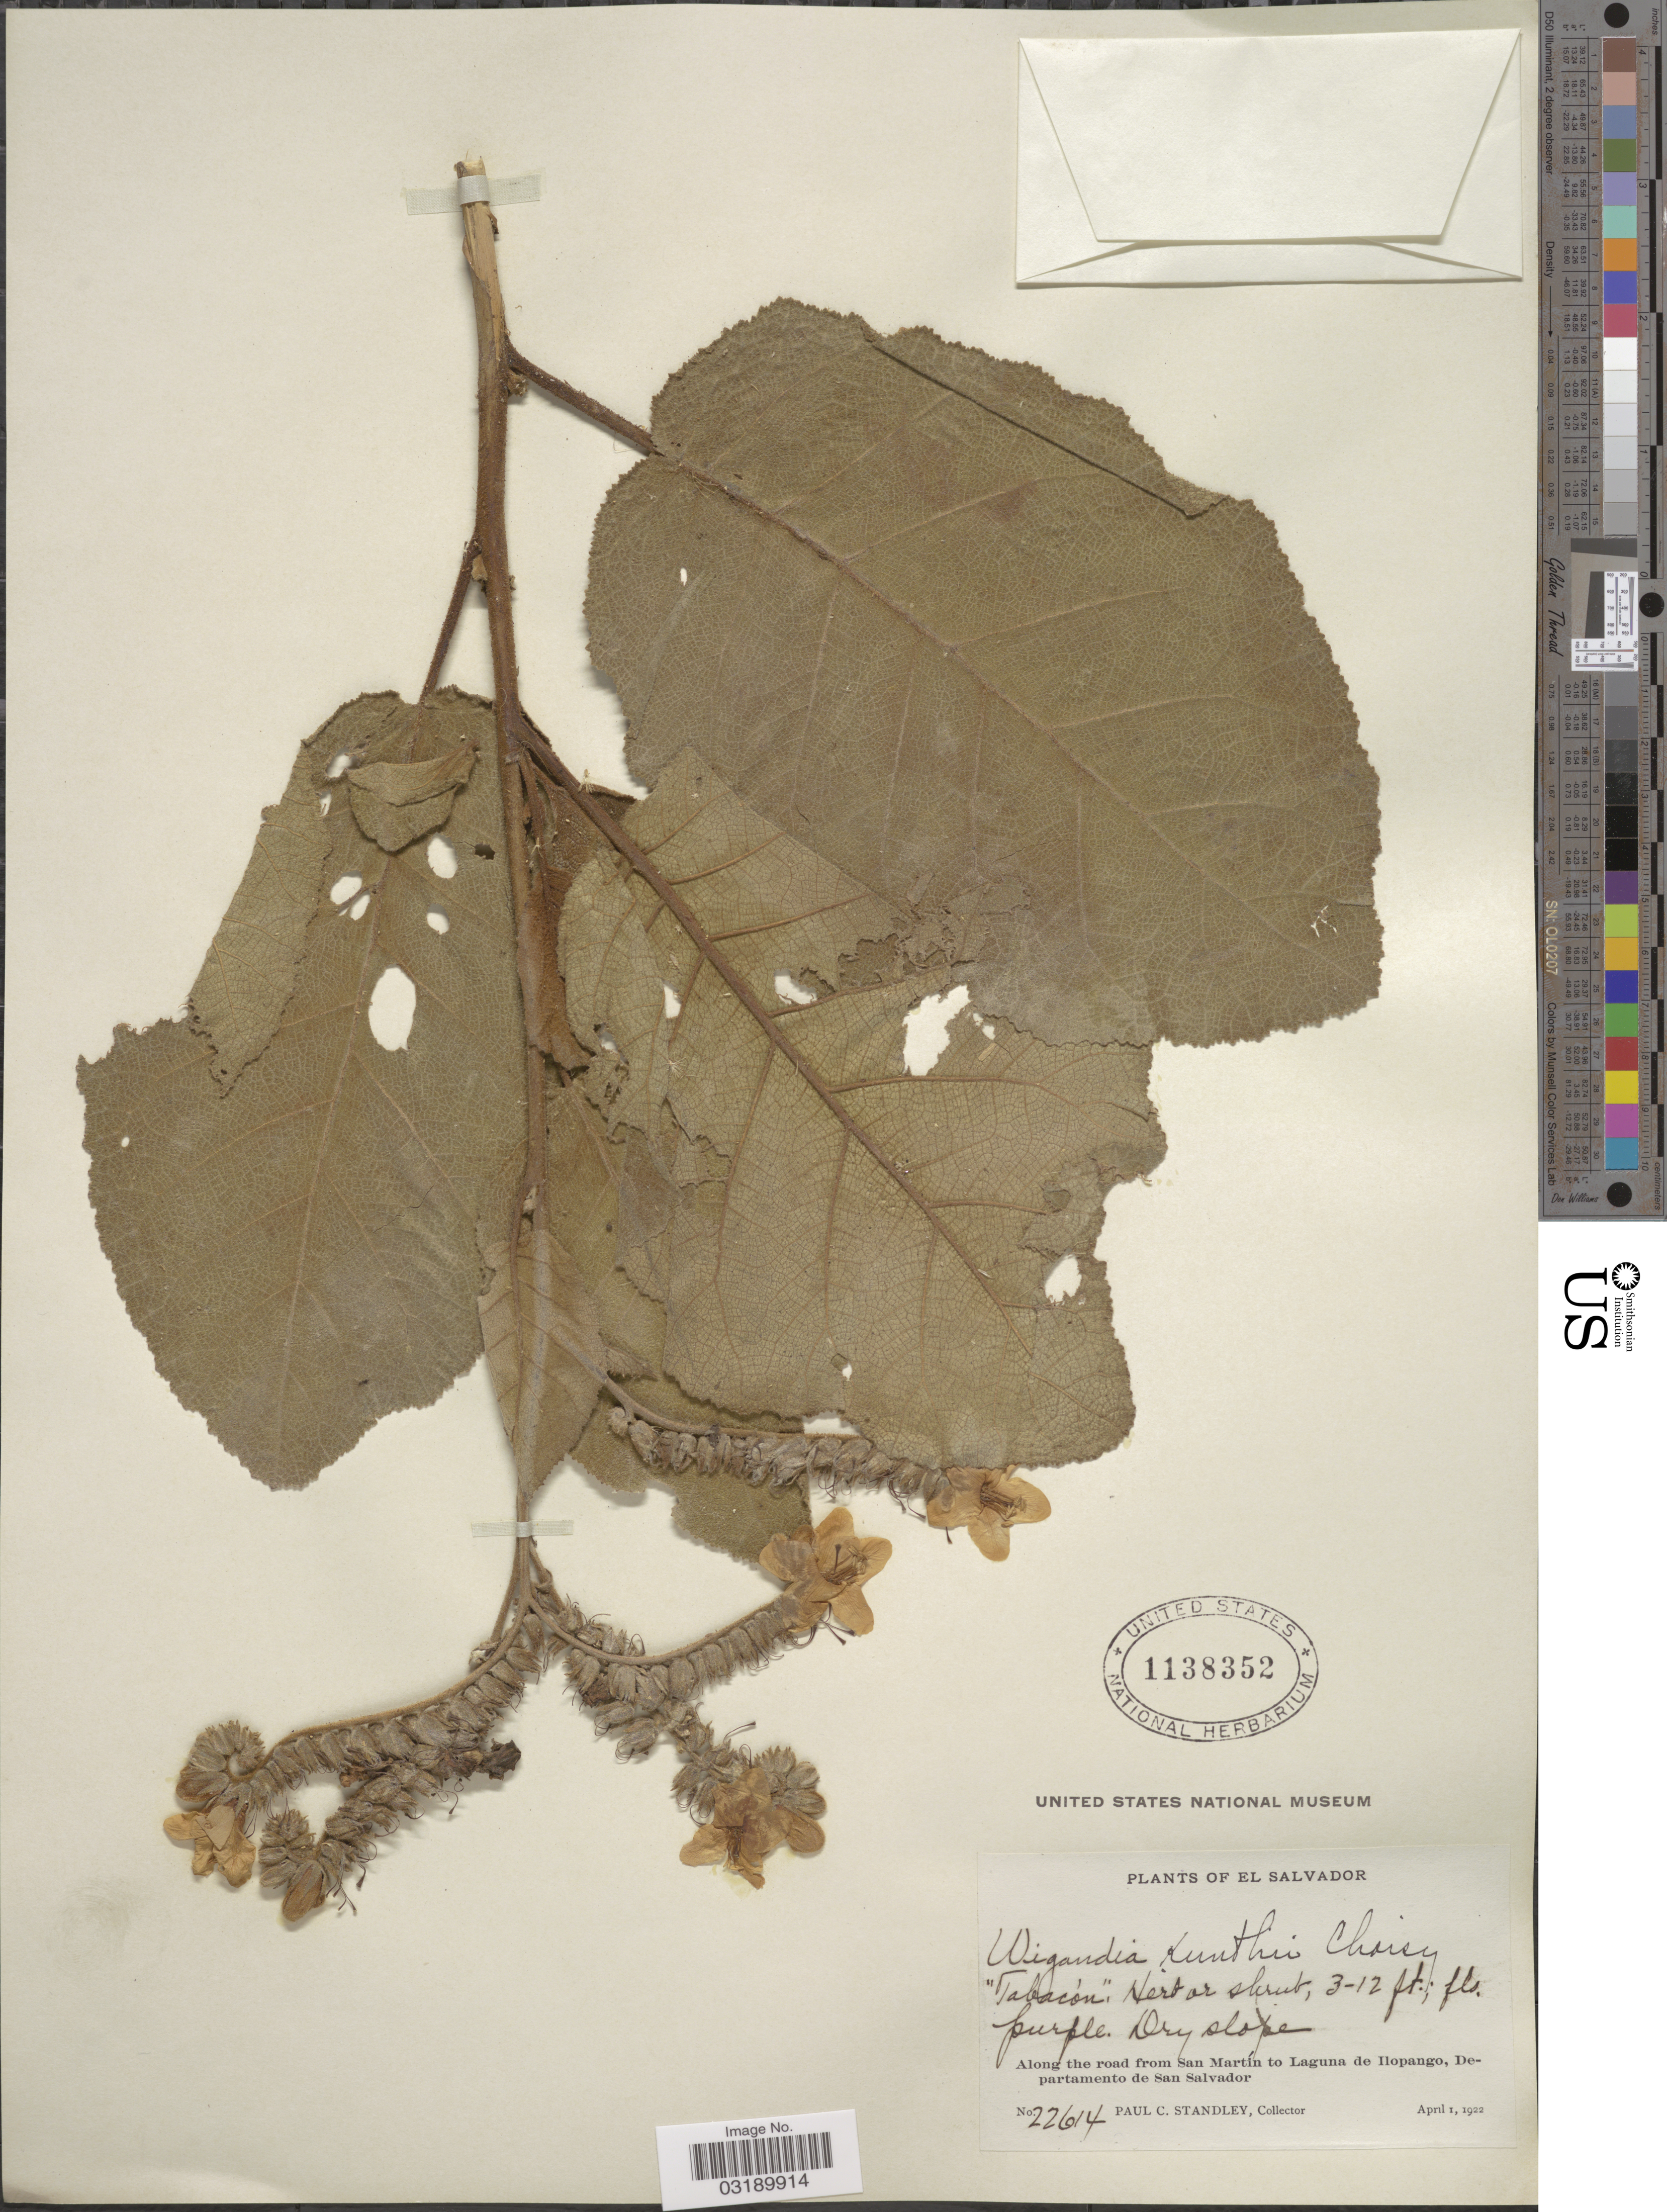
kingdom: Plantae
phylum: Tracheophyta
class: Magnoliopsida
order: Boraginales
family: Namaceae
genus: Wigandia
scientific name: Wigandia kunthii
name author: Choisy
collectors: P. C. Standley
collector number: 22614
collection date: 1922-04-01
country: El Salvador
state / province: San Salvador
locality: Along the road from San Martín to Laguna de Ilopango, Departamento de San Salvador.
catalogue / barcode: US 1138352